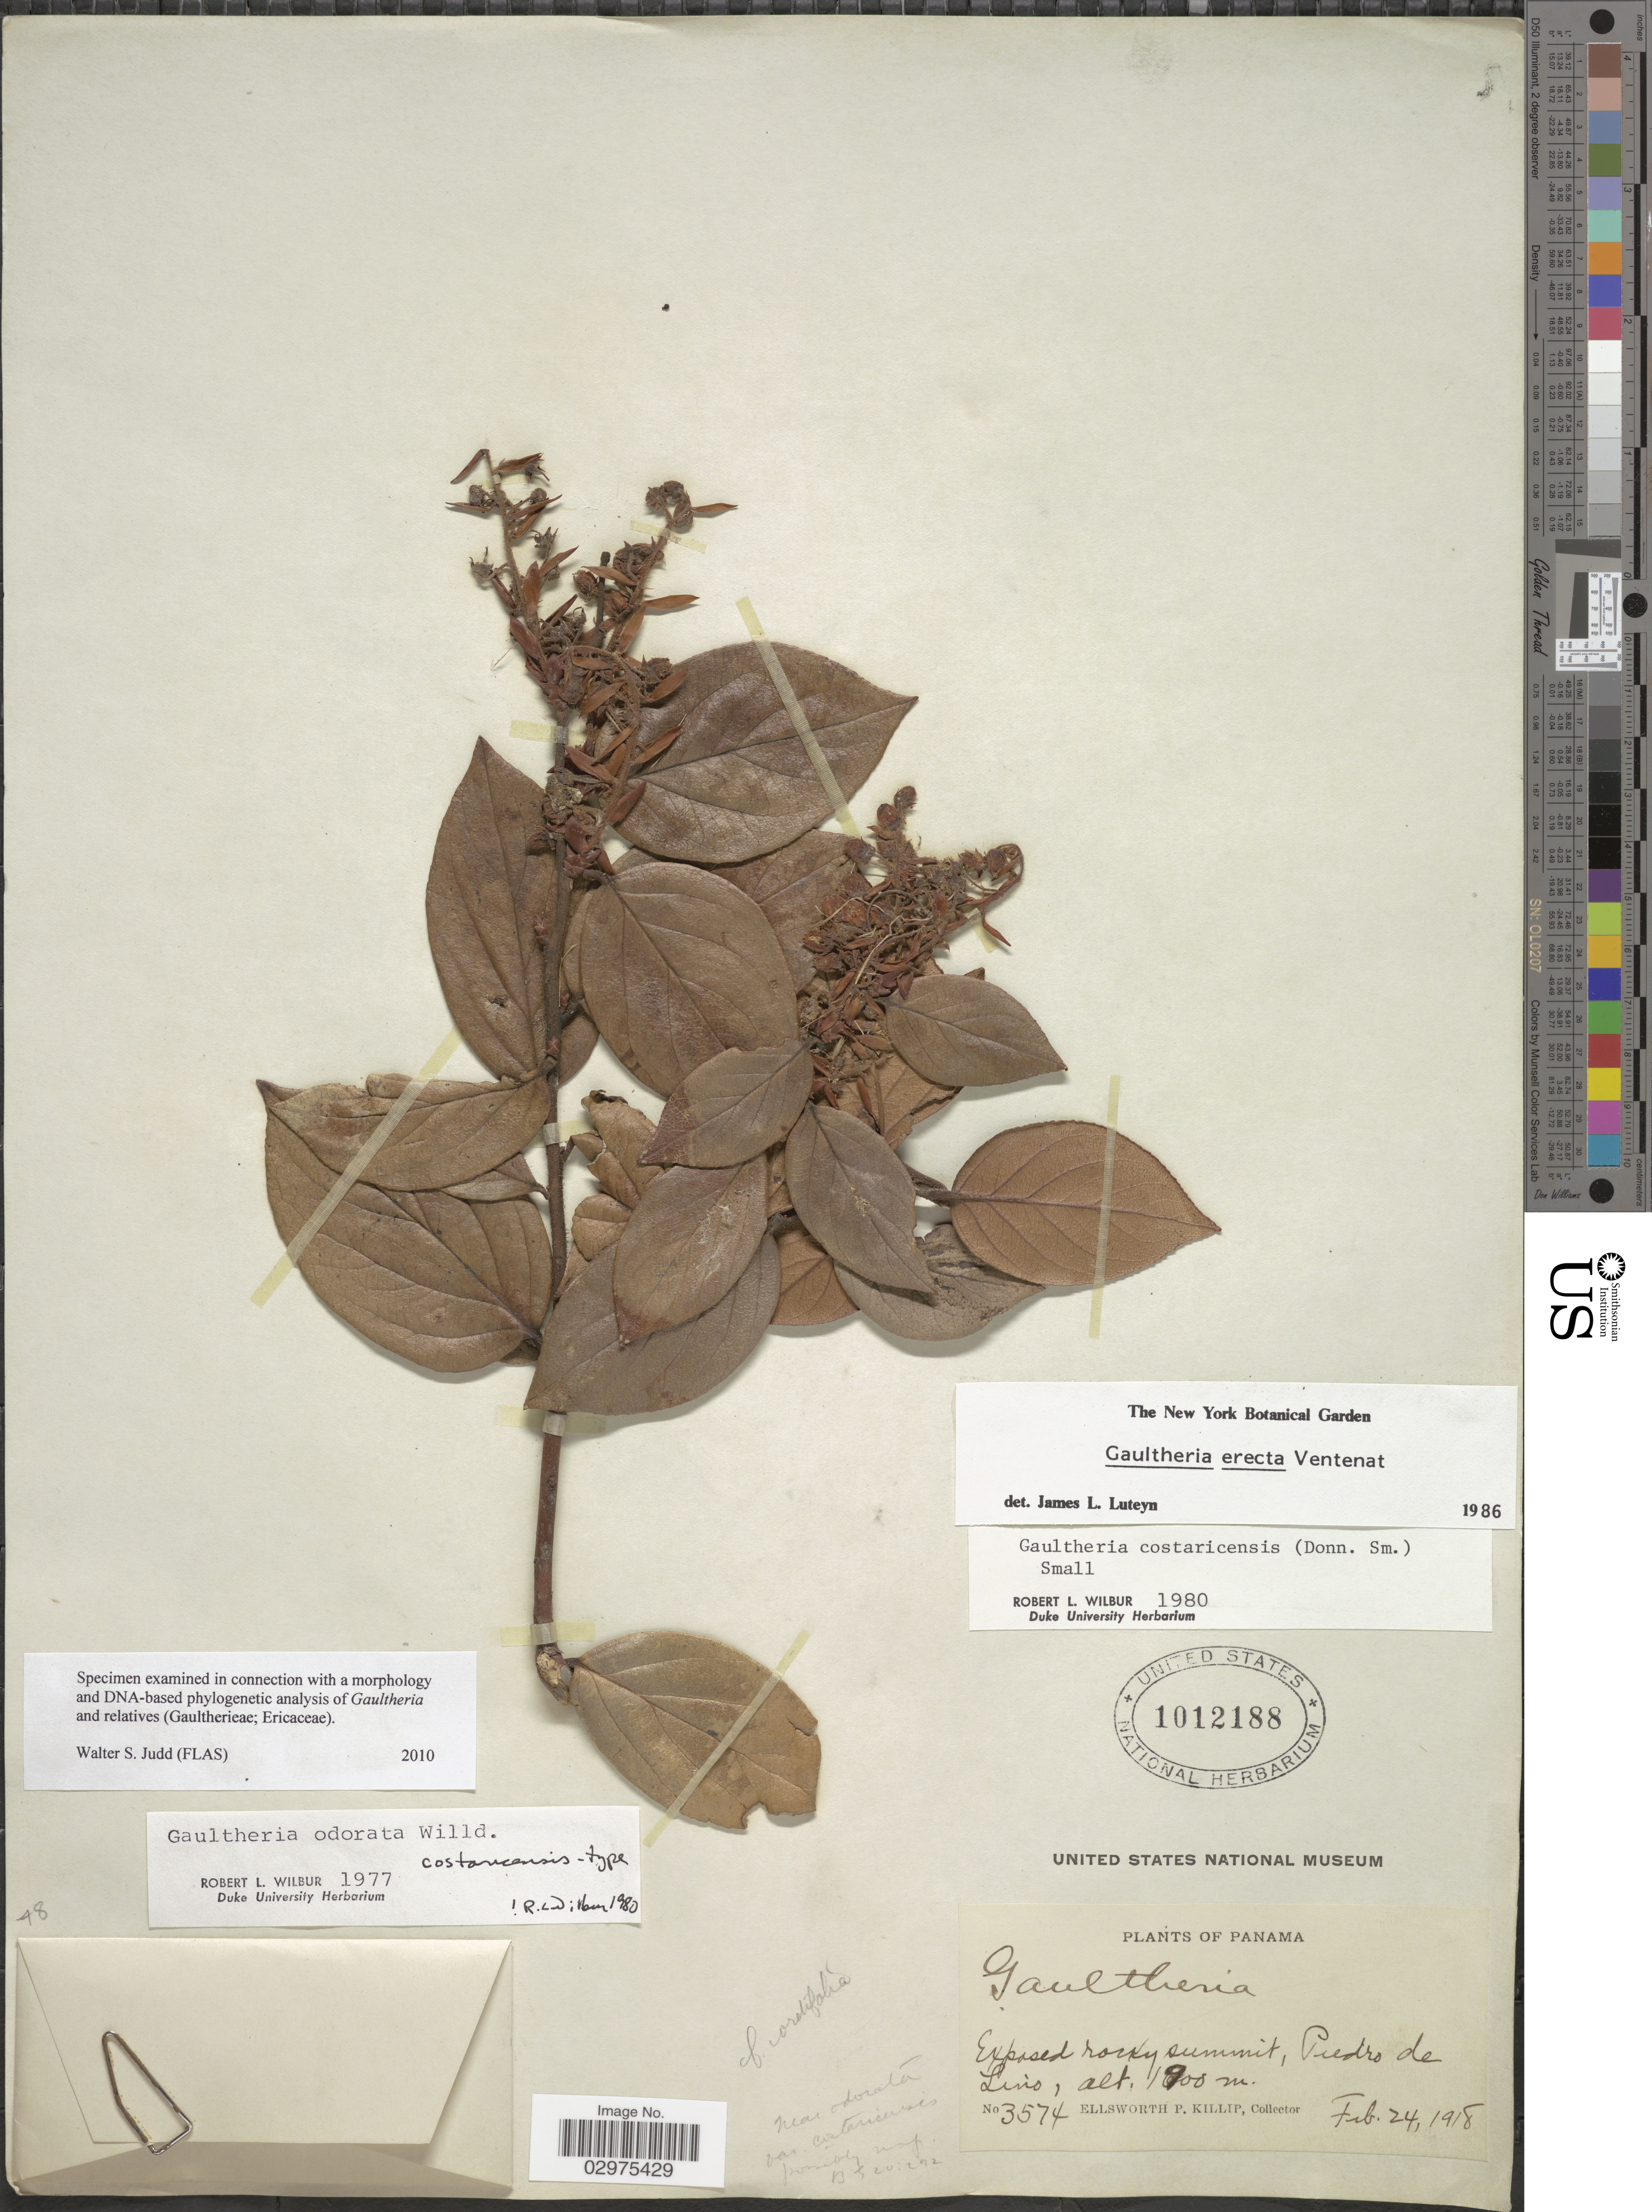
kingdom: Plantae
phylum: Tracheophyta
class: Magnoliopsida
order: Ericales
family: Ericaceae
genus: Gaultheria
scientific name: Gaultheria erecta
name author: Vent.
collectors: E. P. Killip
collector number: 3574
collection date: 1918-02-24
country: Panama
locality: Exposed rocky summit, Piedro de Lino.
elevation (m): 1900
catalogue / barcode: US 1012188